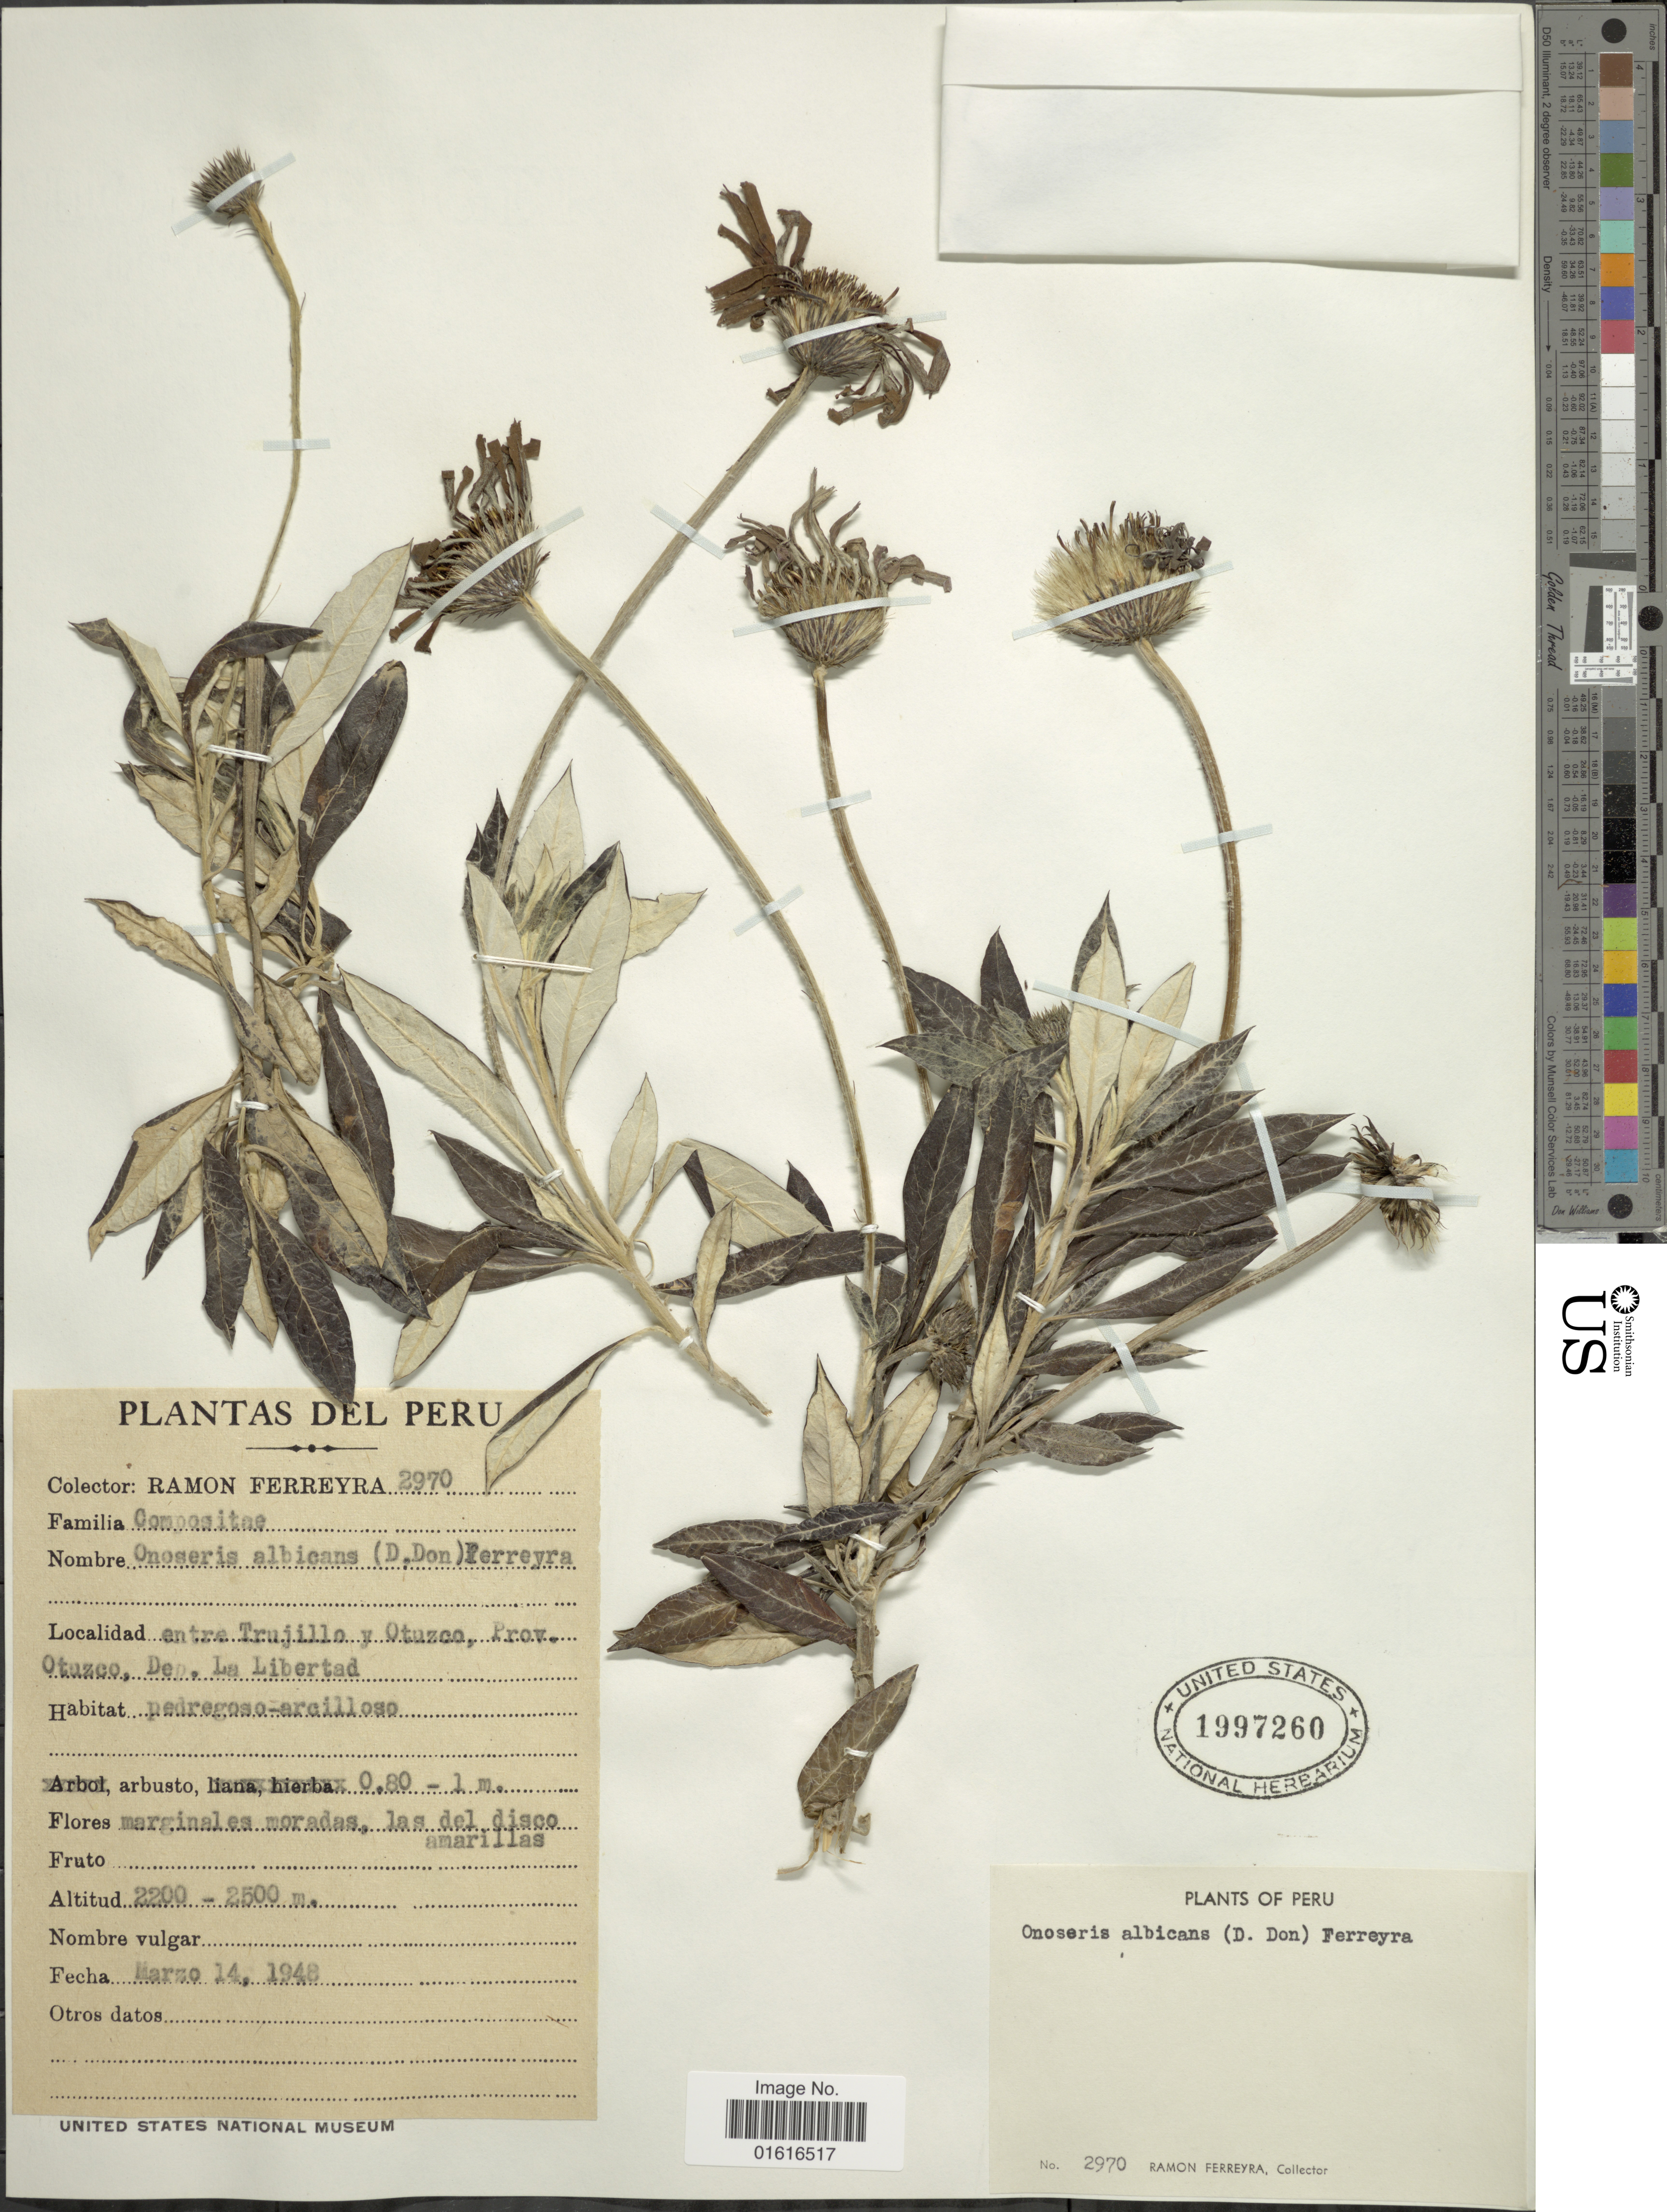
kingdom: Plantae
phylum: Tracheophyta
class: Magnoliopsida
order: Asterales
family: Asteraceae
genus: Onoseris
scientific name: Onoseris albicans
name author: (D. Don) Ferreyra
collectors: R. A. Ferreyra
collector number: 2970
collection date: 1948-03-14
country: Peru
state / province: La Libertad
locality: Entre Trujillo y Otuzco, Prov. Otuzco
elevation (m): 2200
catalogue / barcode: US 1997260